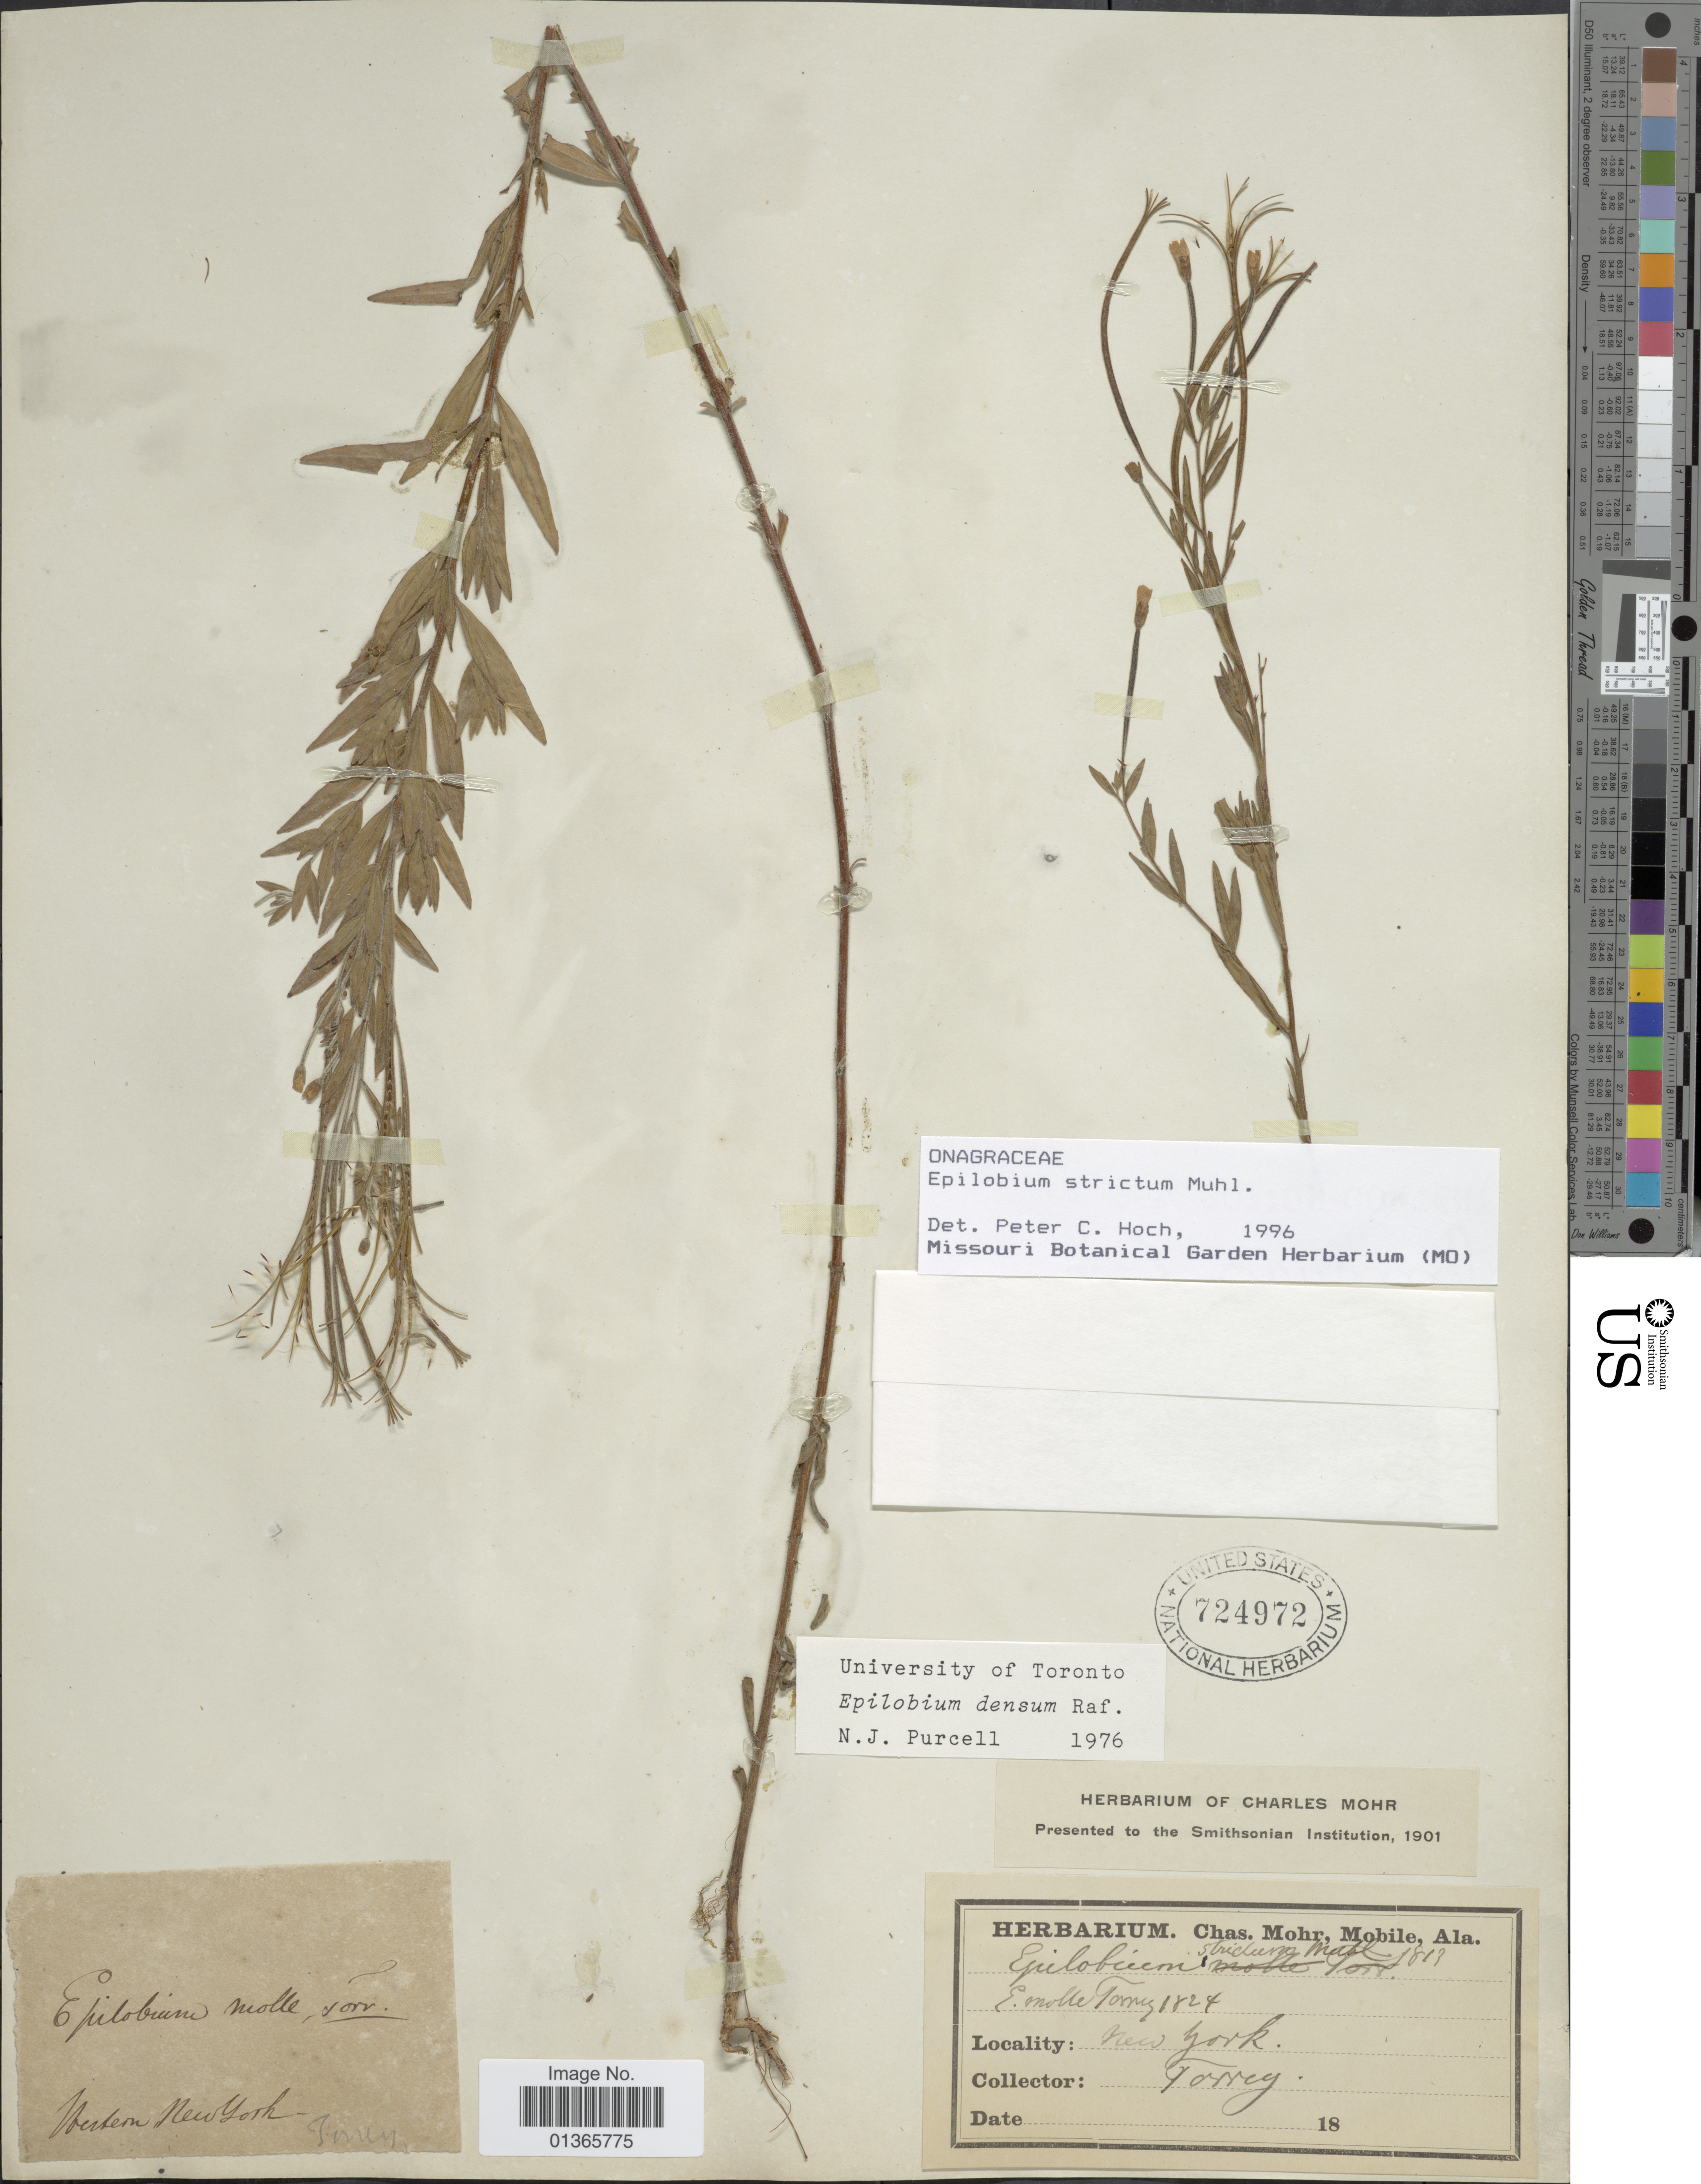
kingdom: Plantae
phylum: Tracheophyta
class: Magnoliopsida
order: Myrtales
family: Onagraceae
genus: Epilobium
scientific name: Epilobium strictum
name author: Muhl.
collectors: -. Forrey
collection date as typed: Transcribed d/m/y: //18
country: United States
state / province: New York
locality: Western New York.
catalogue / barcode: US 724972